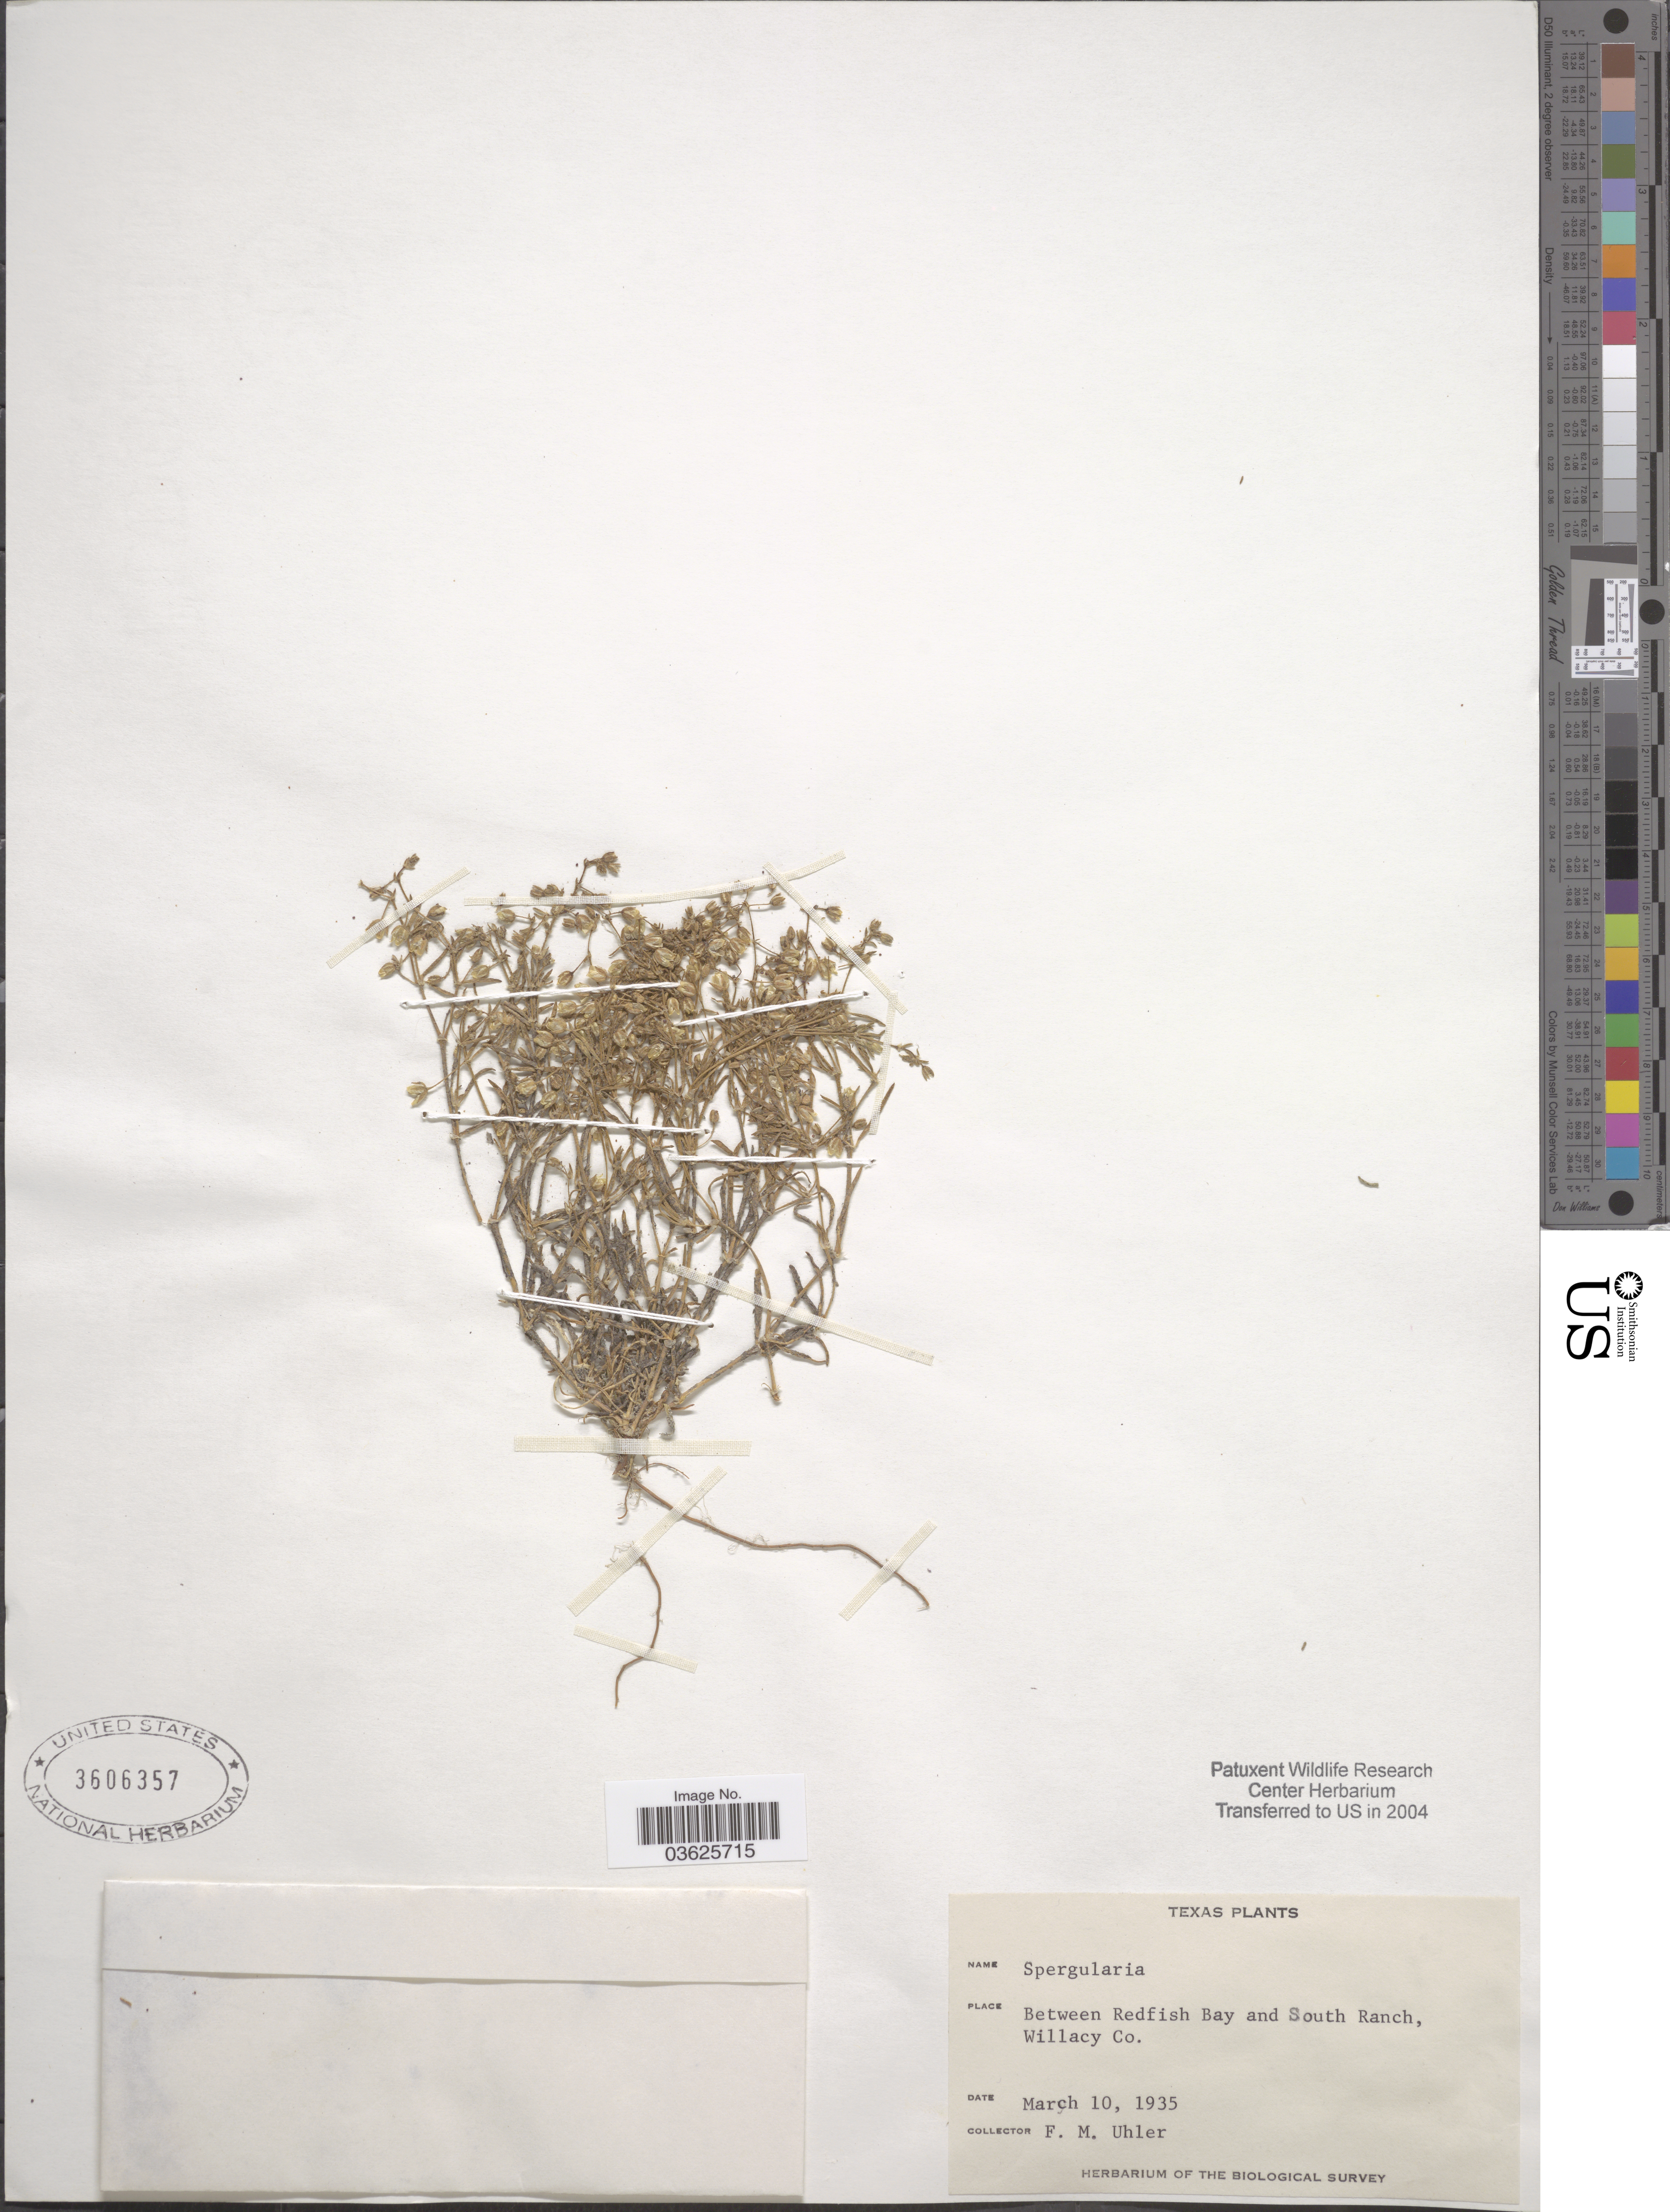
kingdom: Plantae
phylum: Tracheophyta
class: Magnoliopsida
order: Caryophyllales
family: Caryophyllaceae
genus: Spergularia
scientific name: Spergularia sp.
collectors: F. M. Uhler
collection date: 1935-03-10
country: United States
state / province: Texas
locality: Between Redfish Bay and South Ranch, Willacy Co.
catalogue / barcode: US 3606357